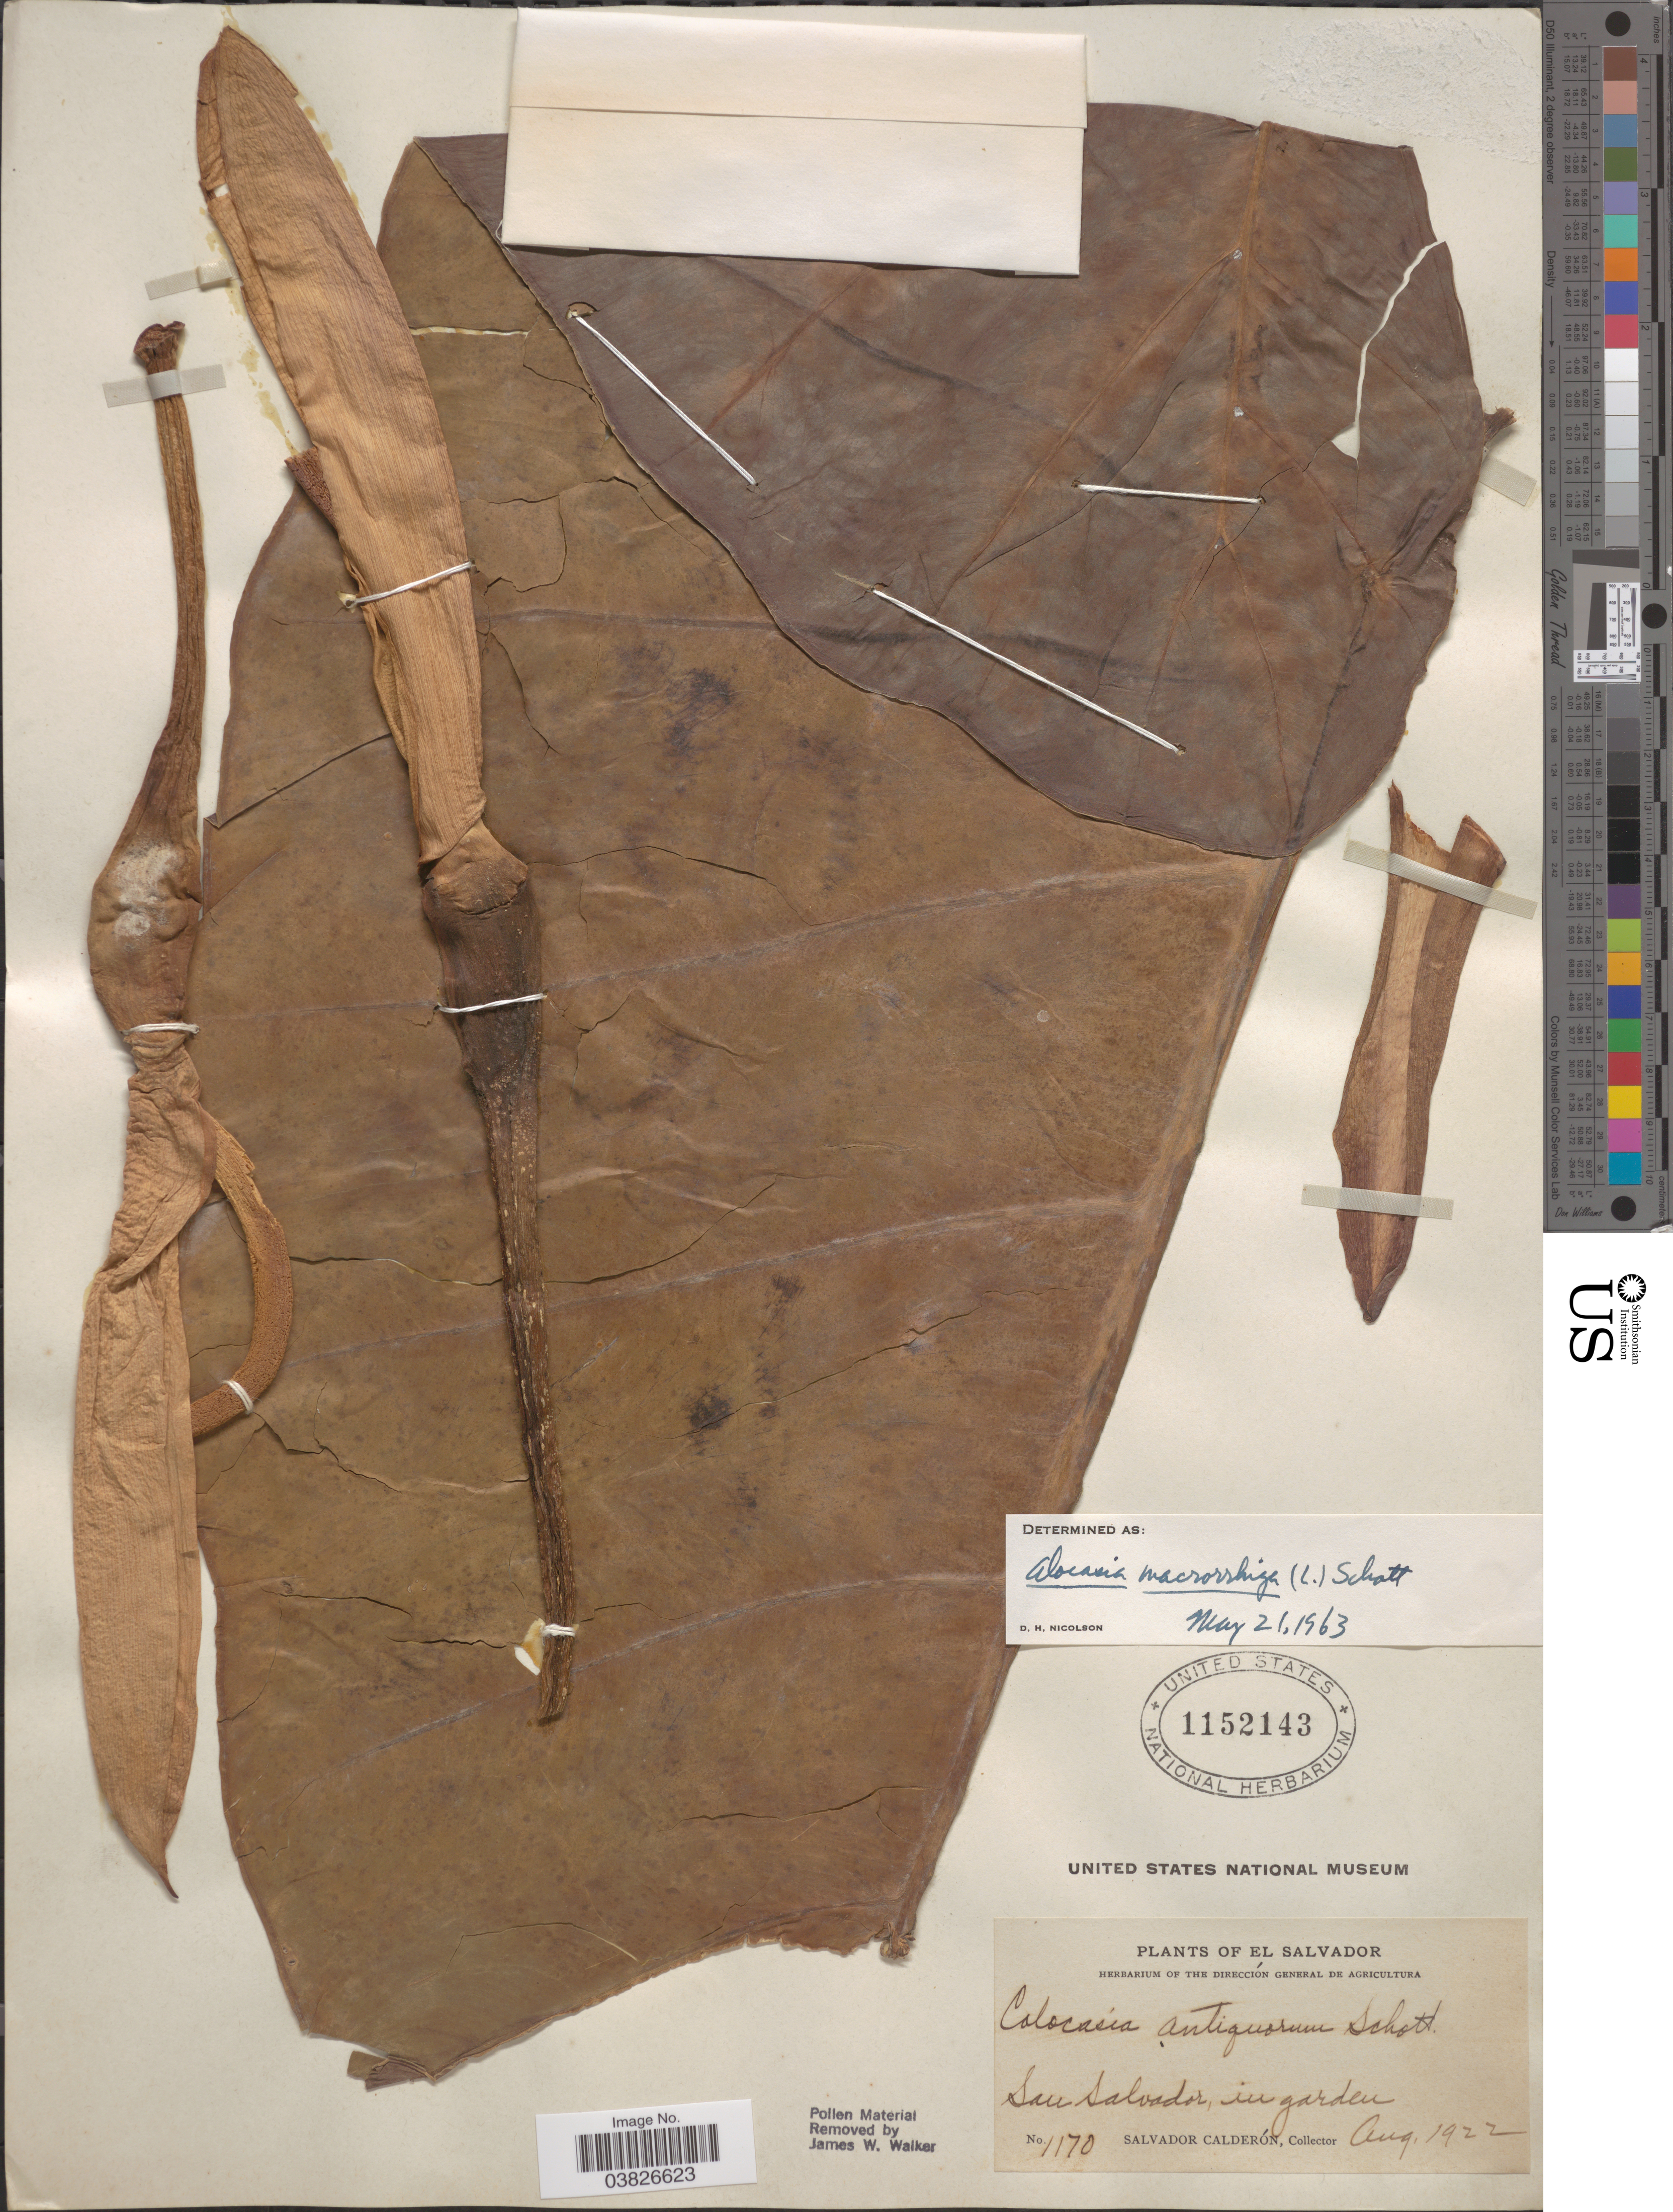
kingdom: Plantae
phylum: Tracheophyta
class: Liliopsida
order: Alismatales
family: Araceae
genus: Alocasia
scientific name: Alocasia macrorrhizos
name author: (L.) G. Don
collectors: S. Calderón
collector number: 1170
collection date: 1922-08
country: El Salvador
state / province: San Salvador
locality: In garden.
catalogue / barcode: US 1152143